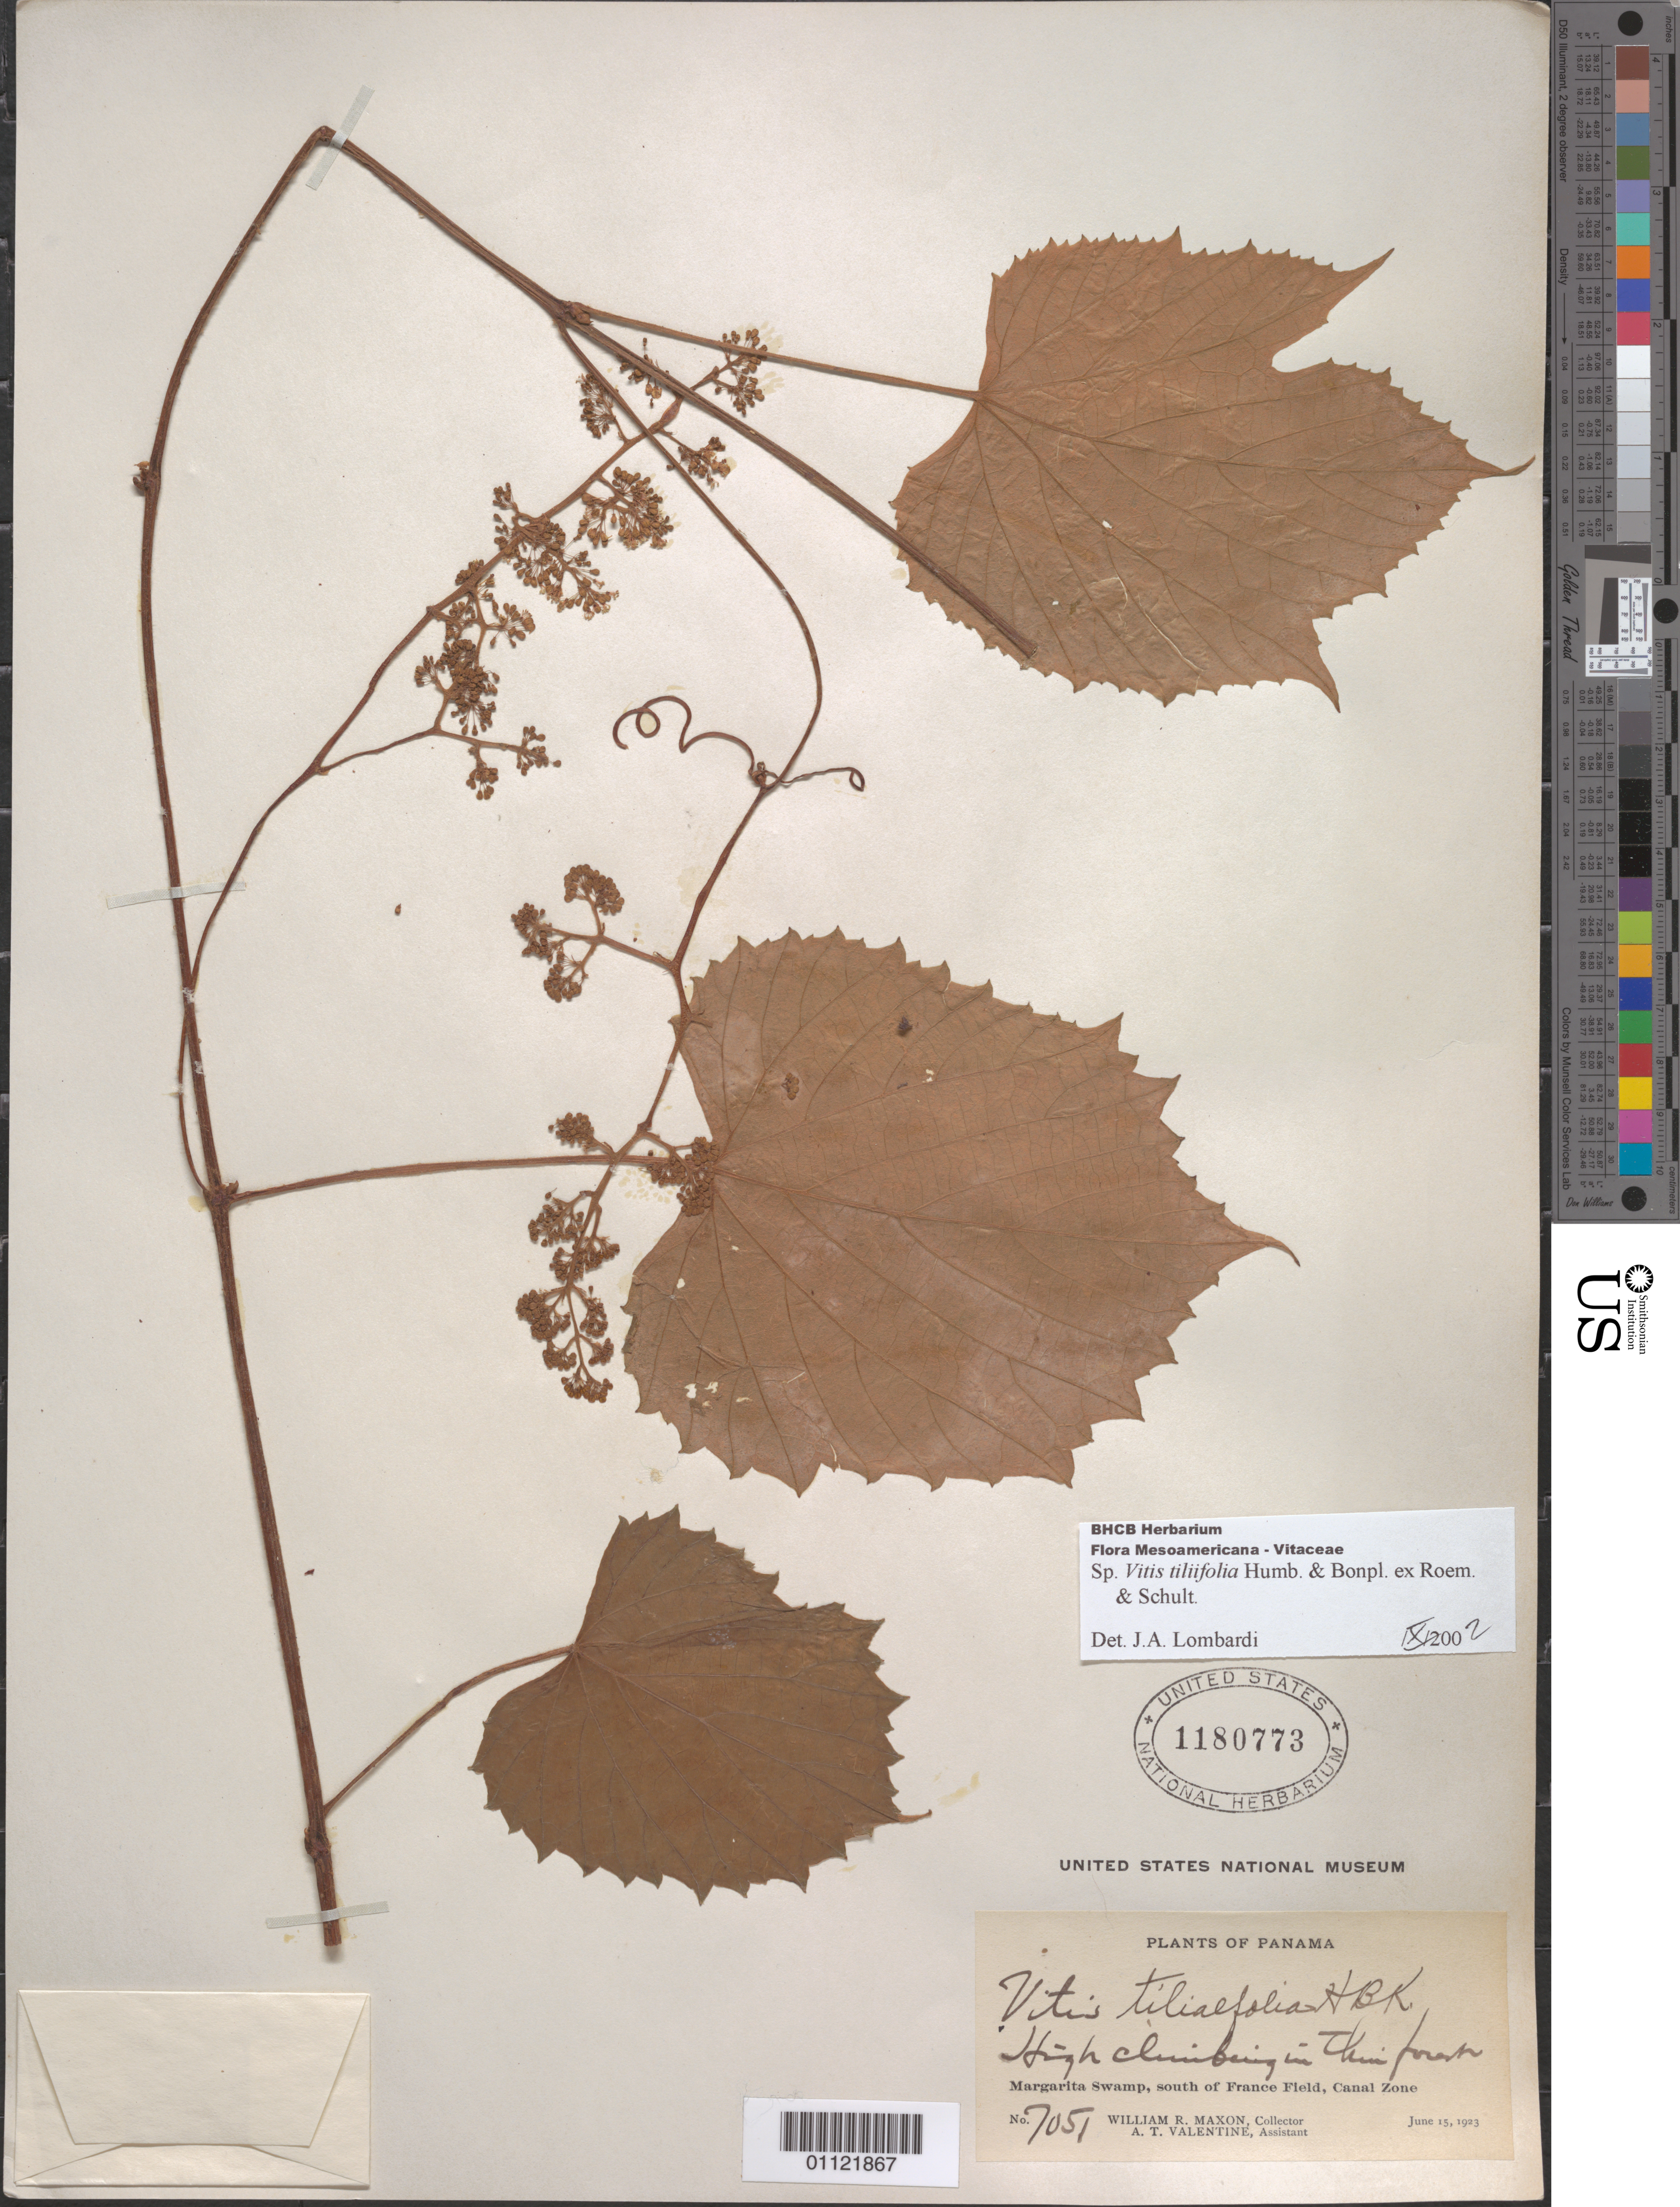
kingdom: Plantae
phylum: Tracheophyta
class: Magnoliopsida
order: Vitales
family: Vitaceae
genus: Vitis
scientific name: Vitis tiliifolia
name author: Humb. & Bonpl. ex Schult.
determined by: Lombardi, Julio A.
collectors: W. R. Maxon & A. Valentine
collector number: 7051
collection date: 1923-06-15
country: Panama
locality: Margarita Swamp, south of France Field, Canal Zone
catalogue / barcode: US 1180773